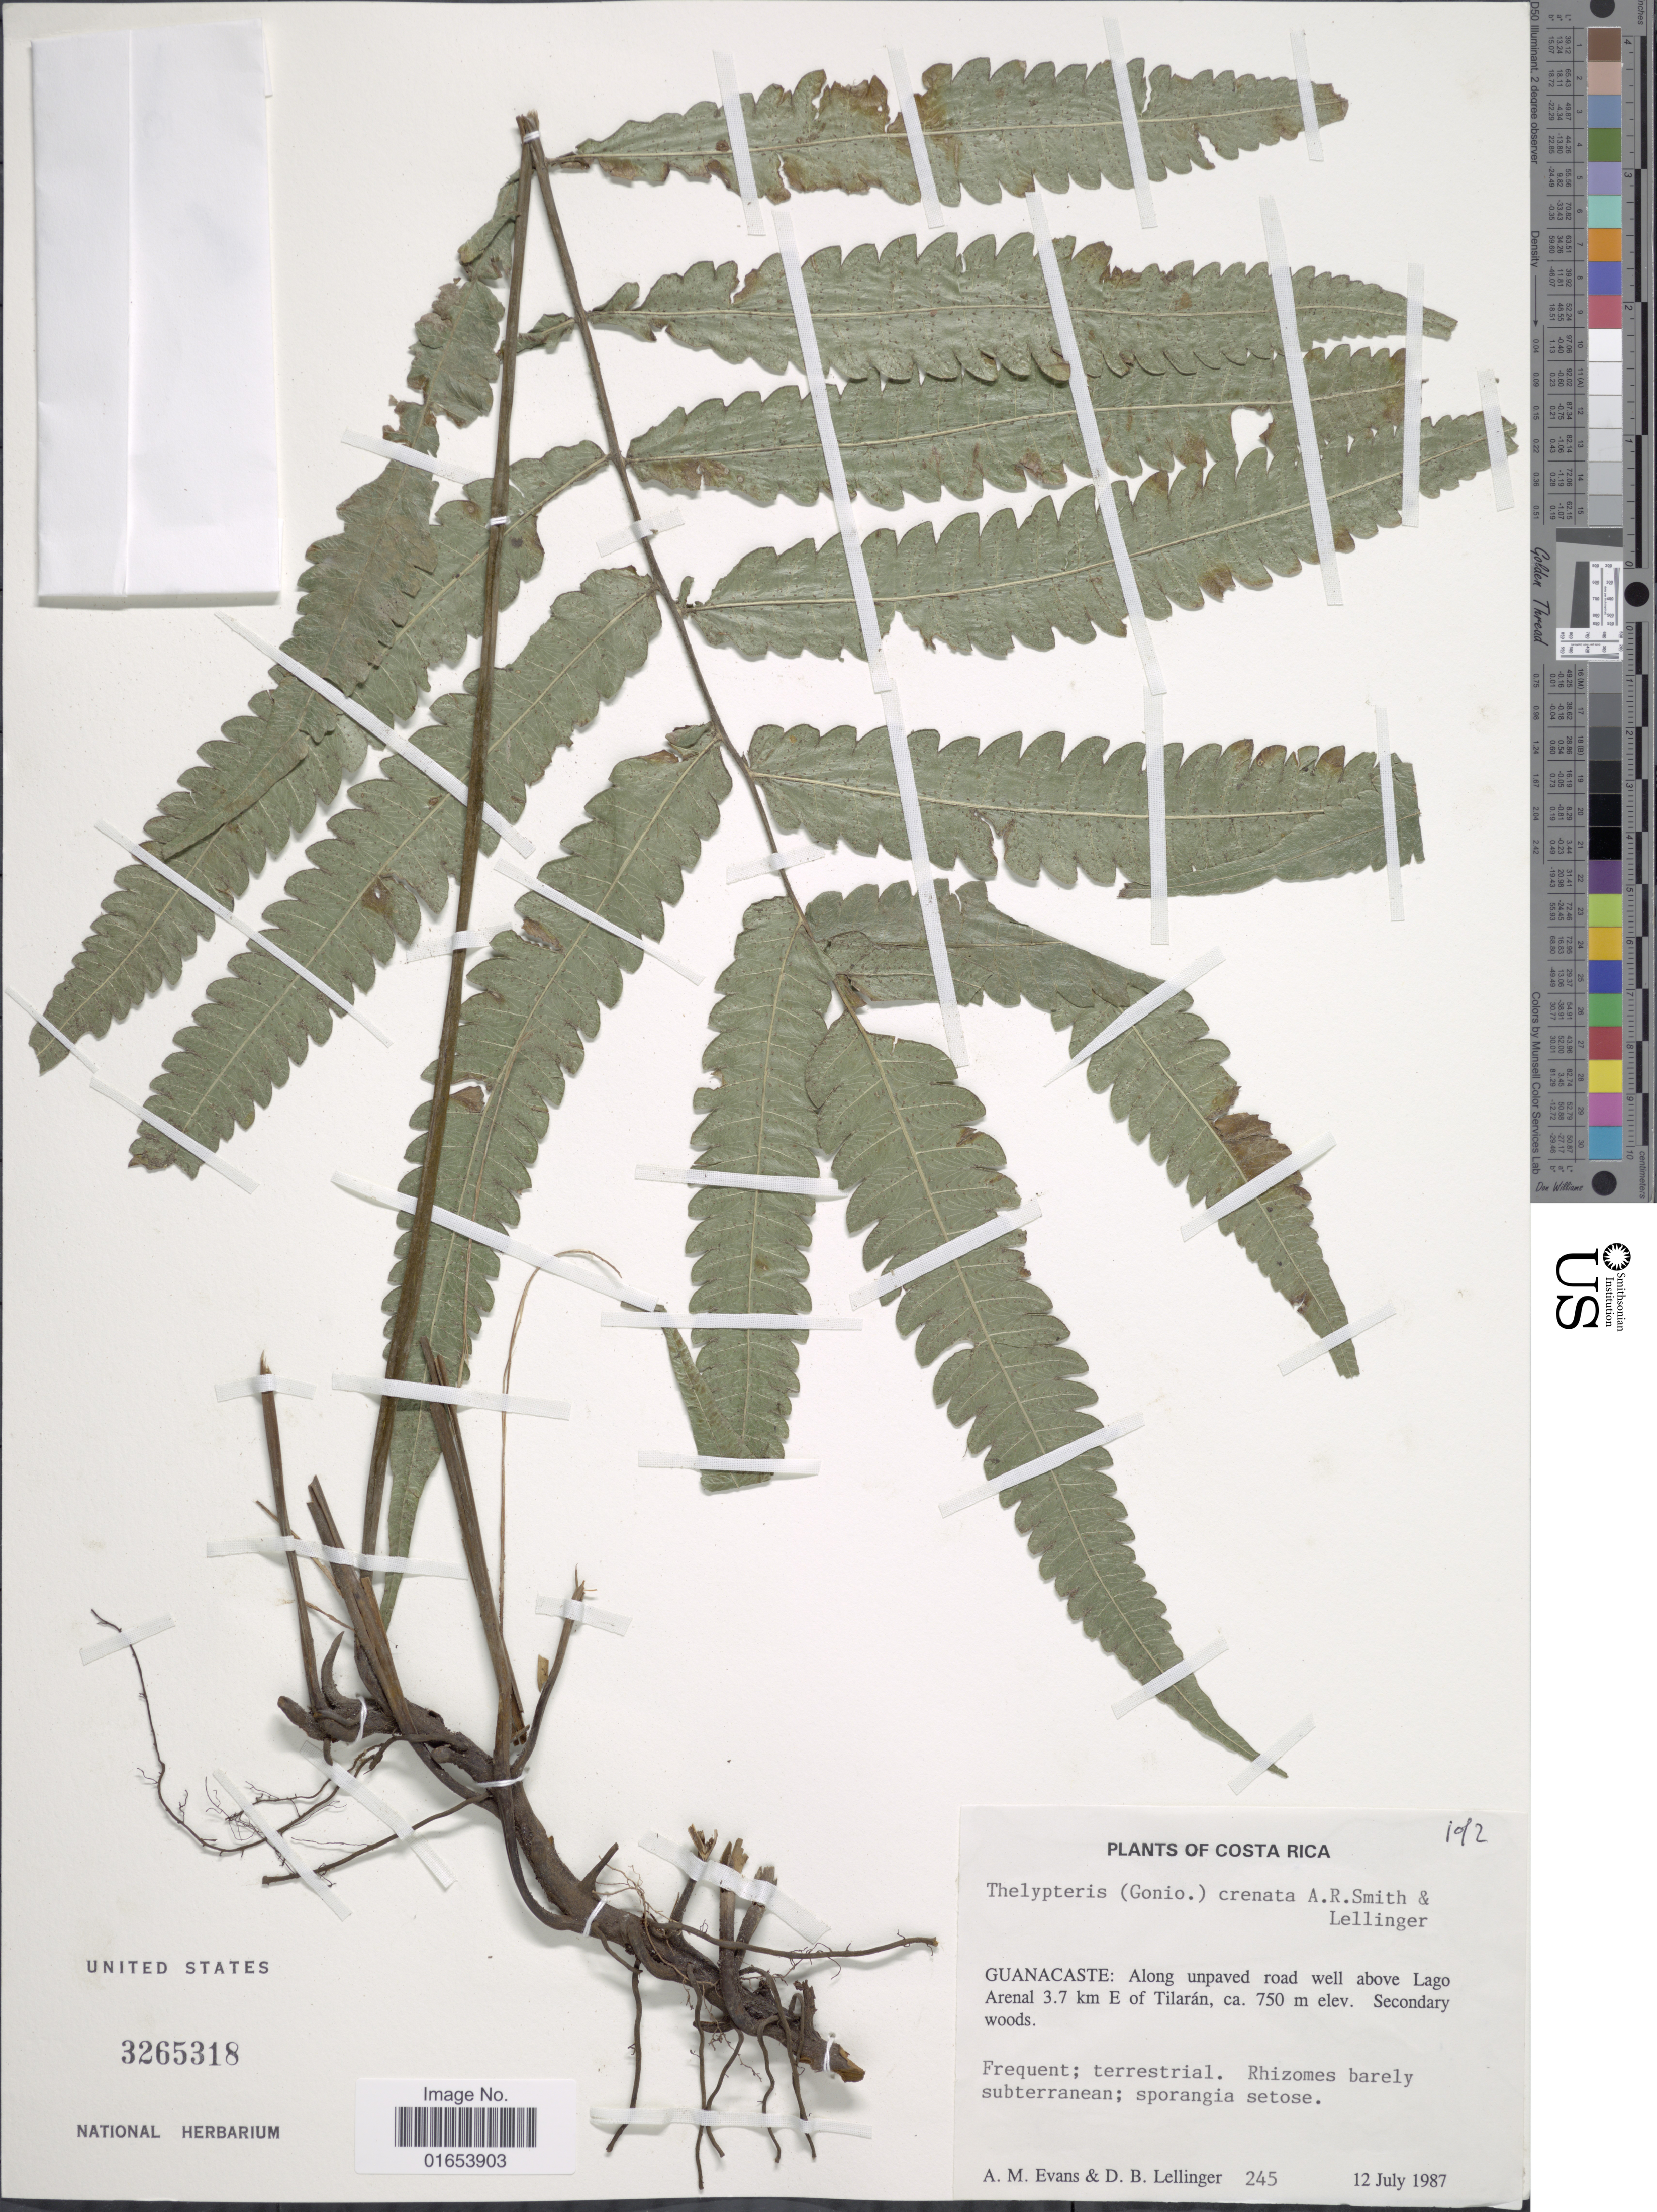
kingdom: Plantae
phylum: Tracheophyta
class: Polypodiopsida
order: Polypodiales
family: Thelypteridaceae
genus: Goniopteris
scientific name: Goniopteris crenata (A.R. Sm. & Lellinger) comb. nov., ined 2015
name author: (A.R. Sm. & Lellinger)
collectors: A. M. Evans & D. B. Lellinger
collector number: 245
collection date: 1987-07-12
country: Costa Rica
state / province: Guanacaste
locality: Guanacaste: along unpaved road well above Lago Arenal 3.7 km E of Tilaran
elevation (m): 750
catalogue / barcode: US 3265318